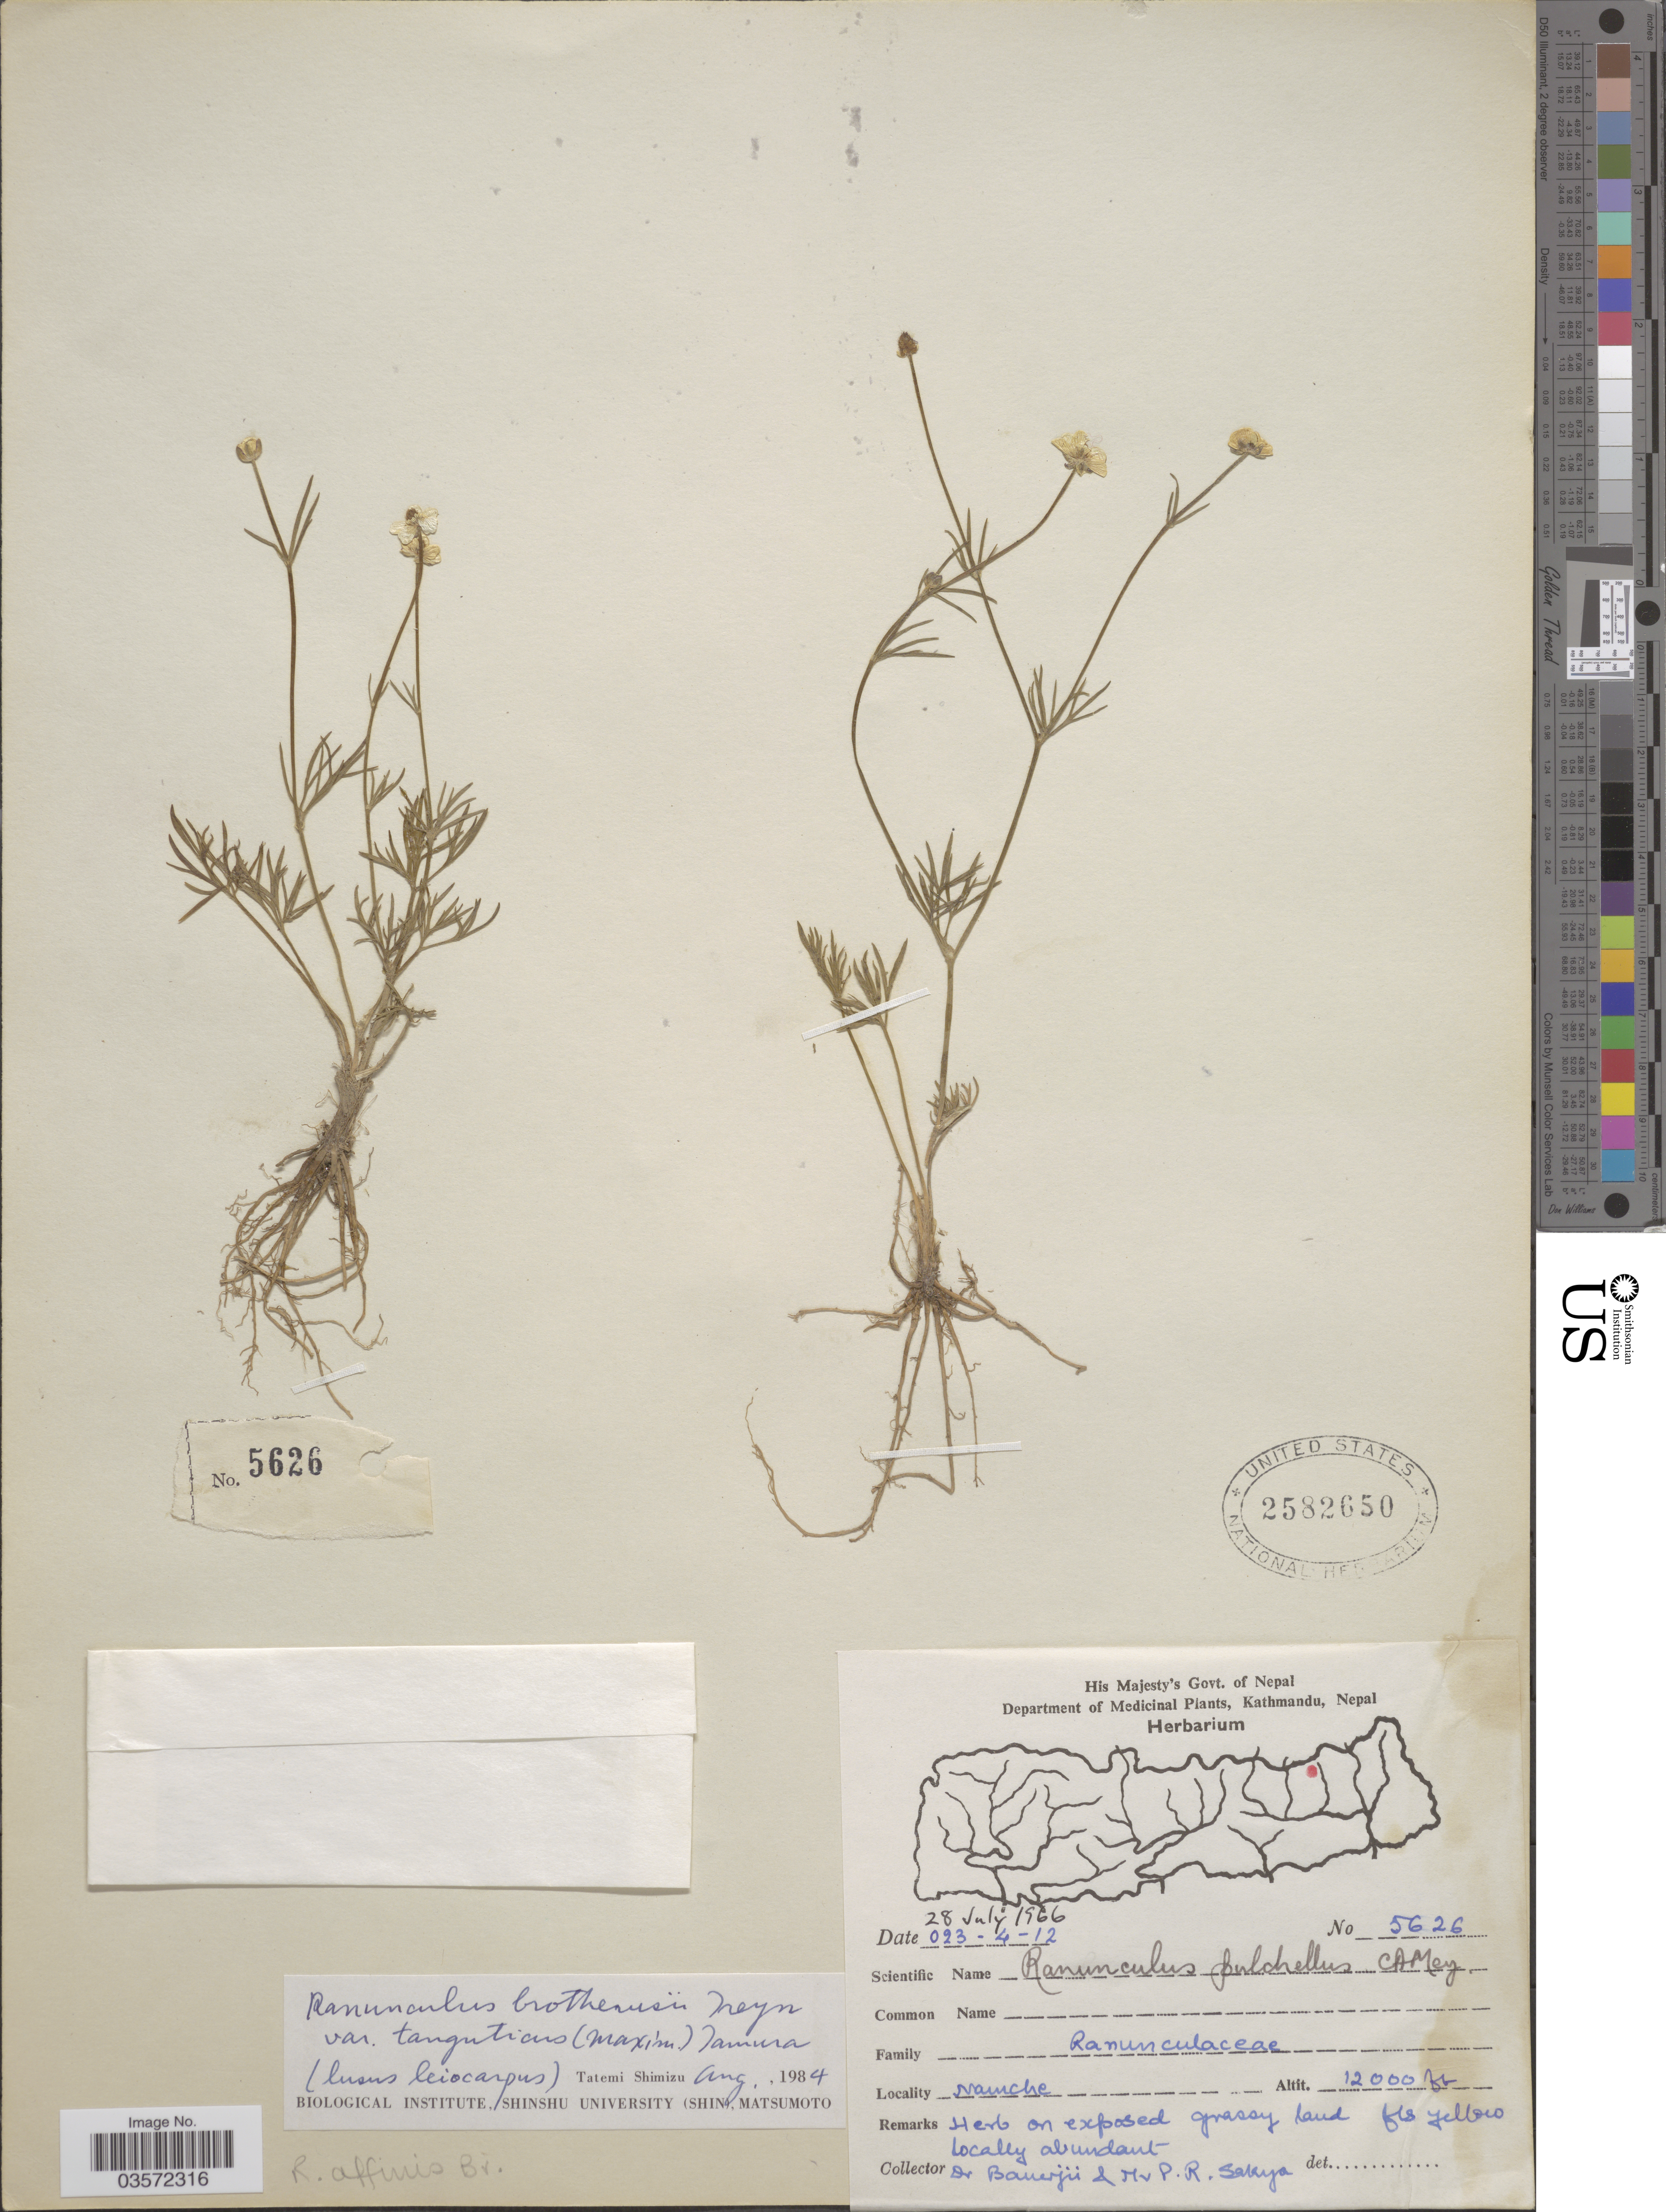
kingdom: Plantae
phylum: Tracheophyta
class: Magnoliopsida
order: Ranunculales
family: Ranunculaceae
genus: Ranunculus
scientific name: Ranunculus brotherusii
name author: Freyn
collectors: -. Banerji & P. Sakya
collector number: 5626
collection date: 1966-07-28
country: Nepal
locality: Namche.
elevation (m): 3658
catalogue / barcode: US 2582650